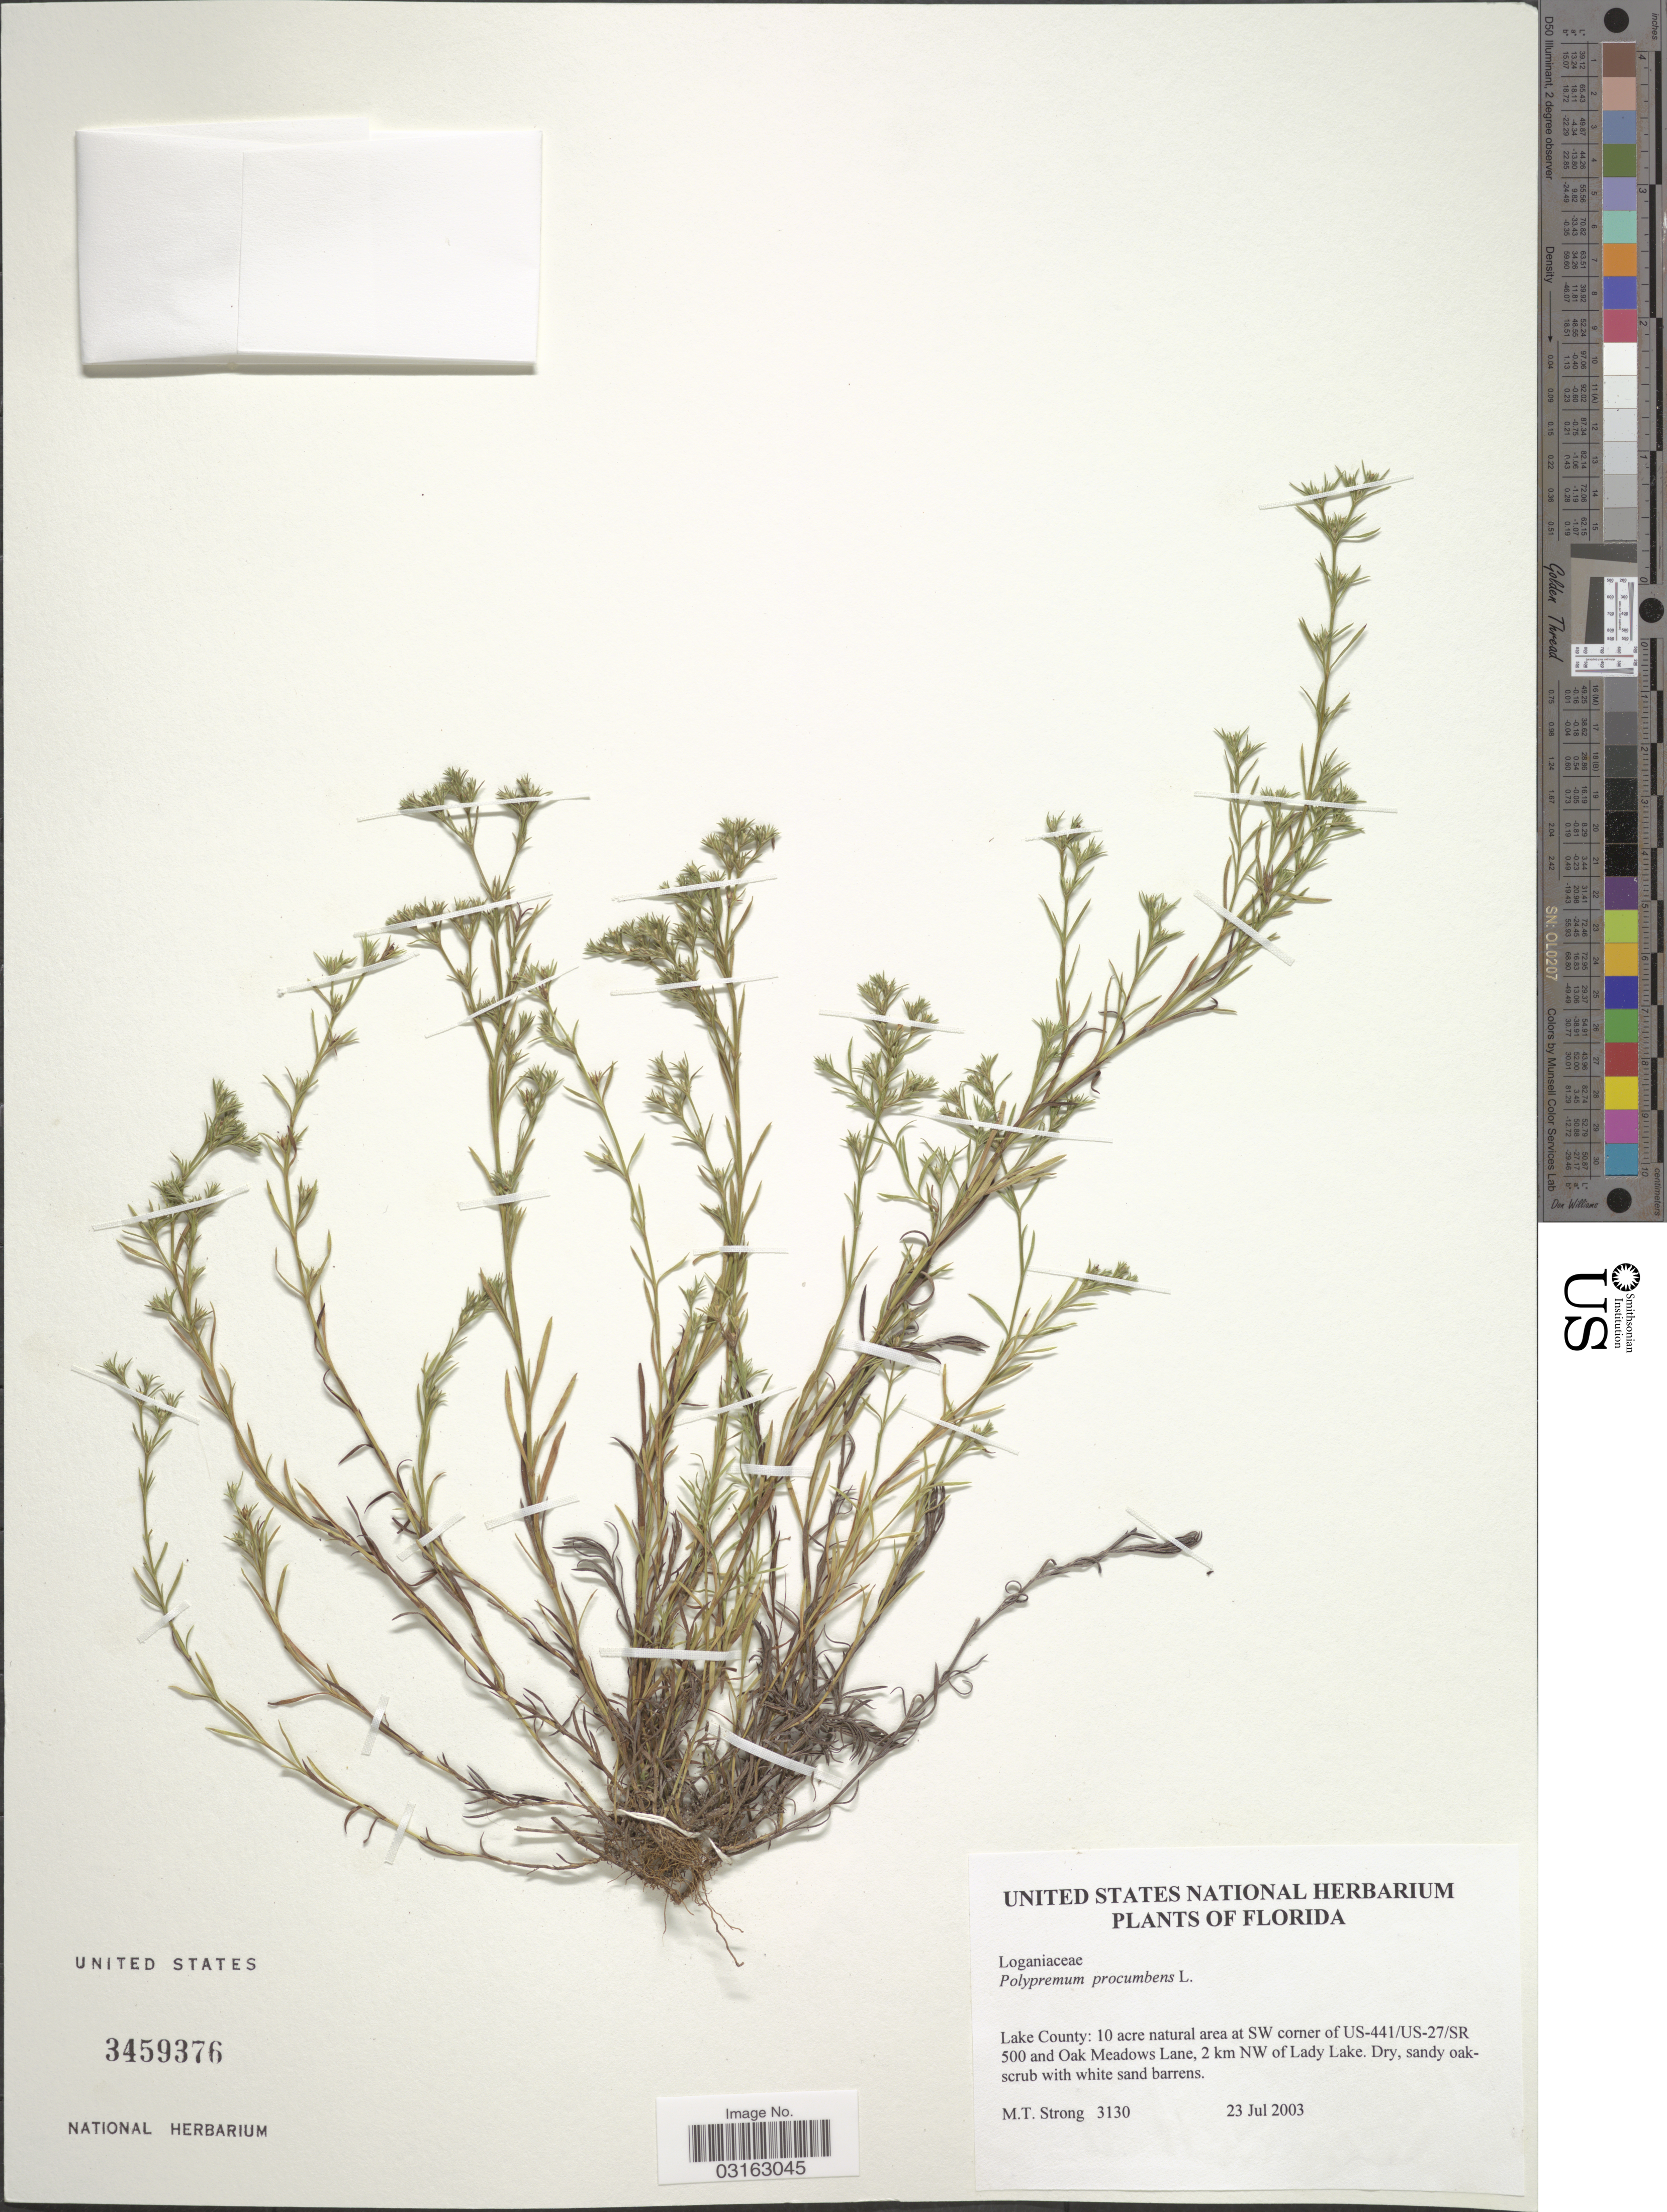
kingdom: Plantae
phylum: Tracheophyta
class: Magnoliopsida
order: Lamiales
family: Tetrachondraceae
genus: Polypremum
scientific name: Polypremum procumbens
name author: L.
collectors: M. T. Strong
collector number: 3130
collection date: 2003-07-23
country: United States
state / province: Florida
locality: Lake County: 10 acre natural area at SW corner of US-441/US-27/SR 500 and Oak Meadows Lane, 2 km NW of Lady Lake.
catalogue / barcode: US 3459376